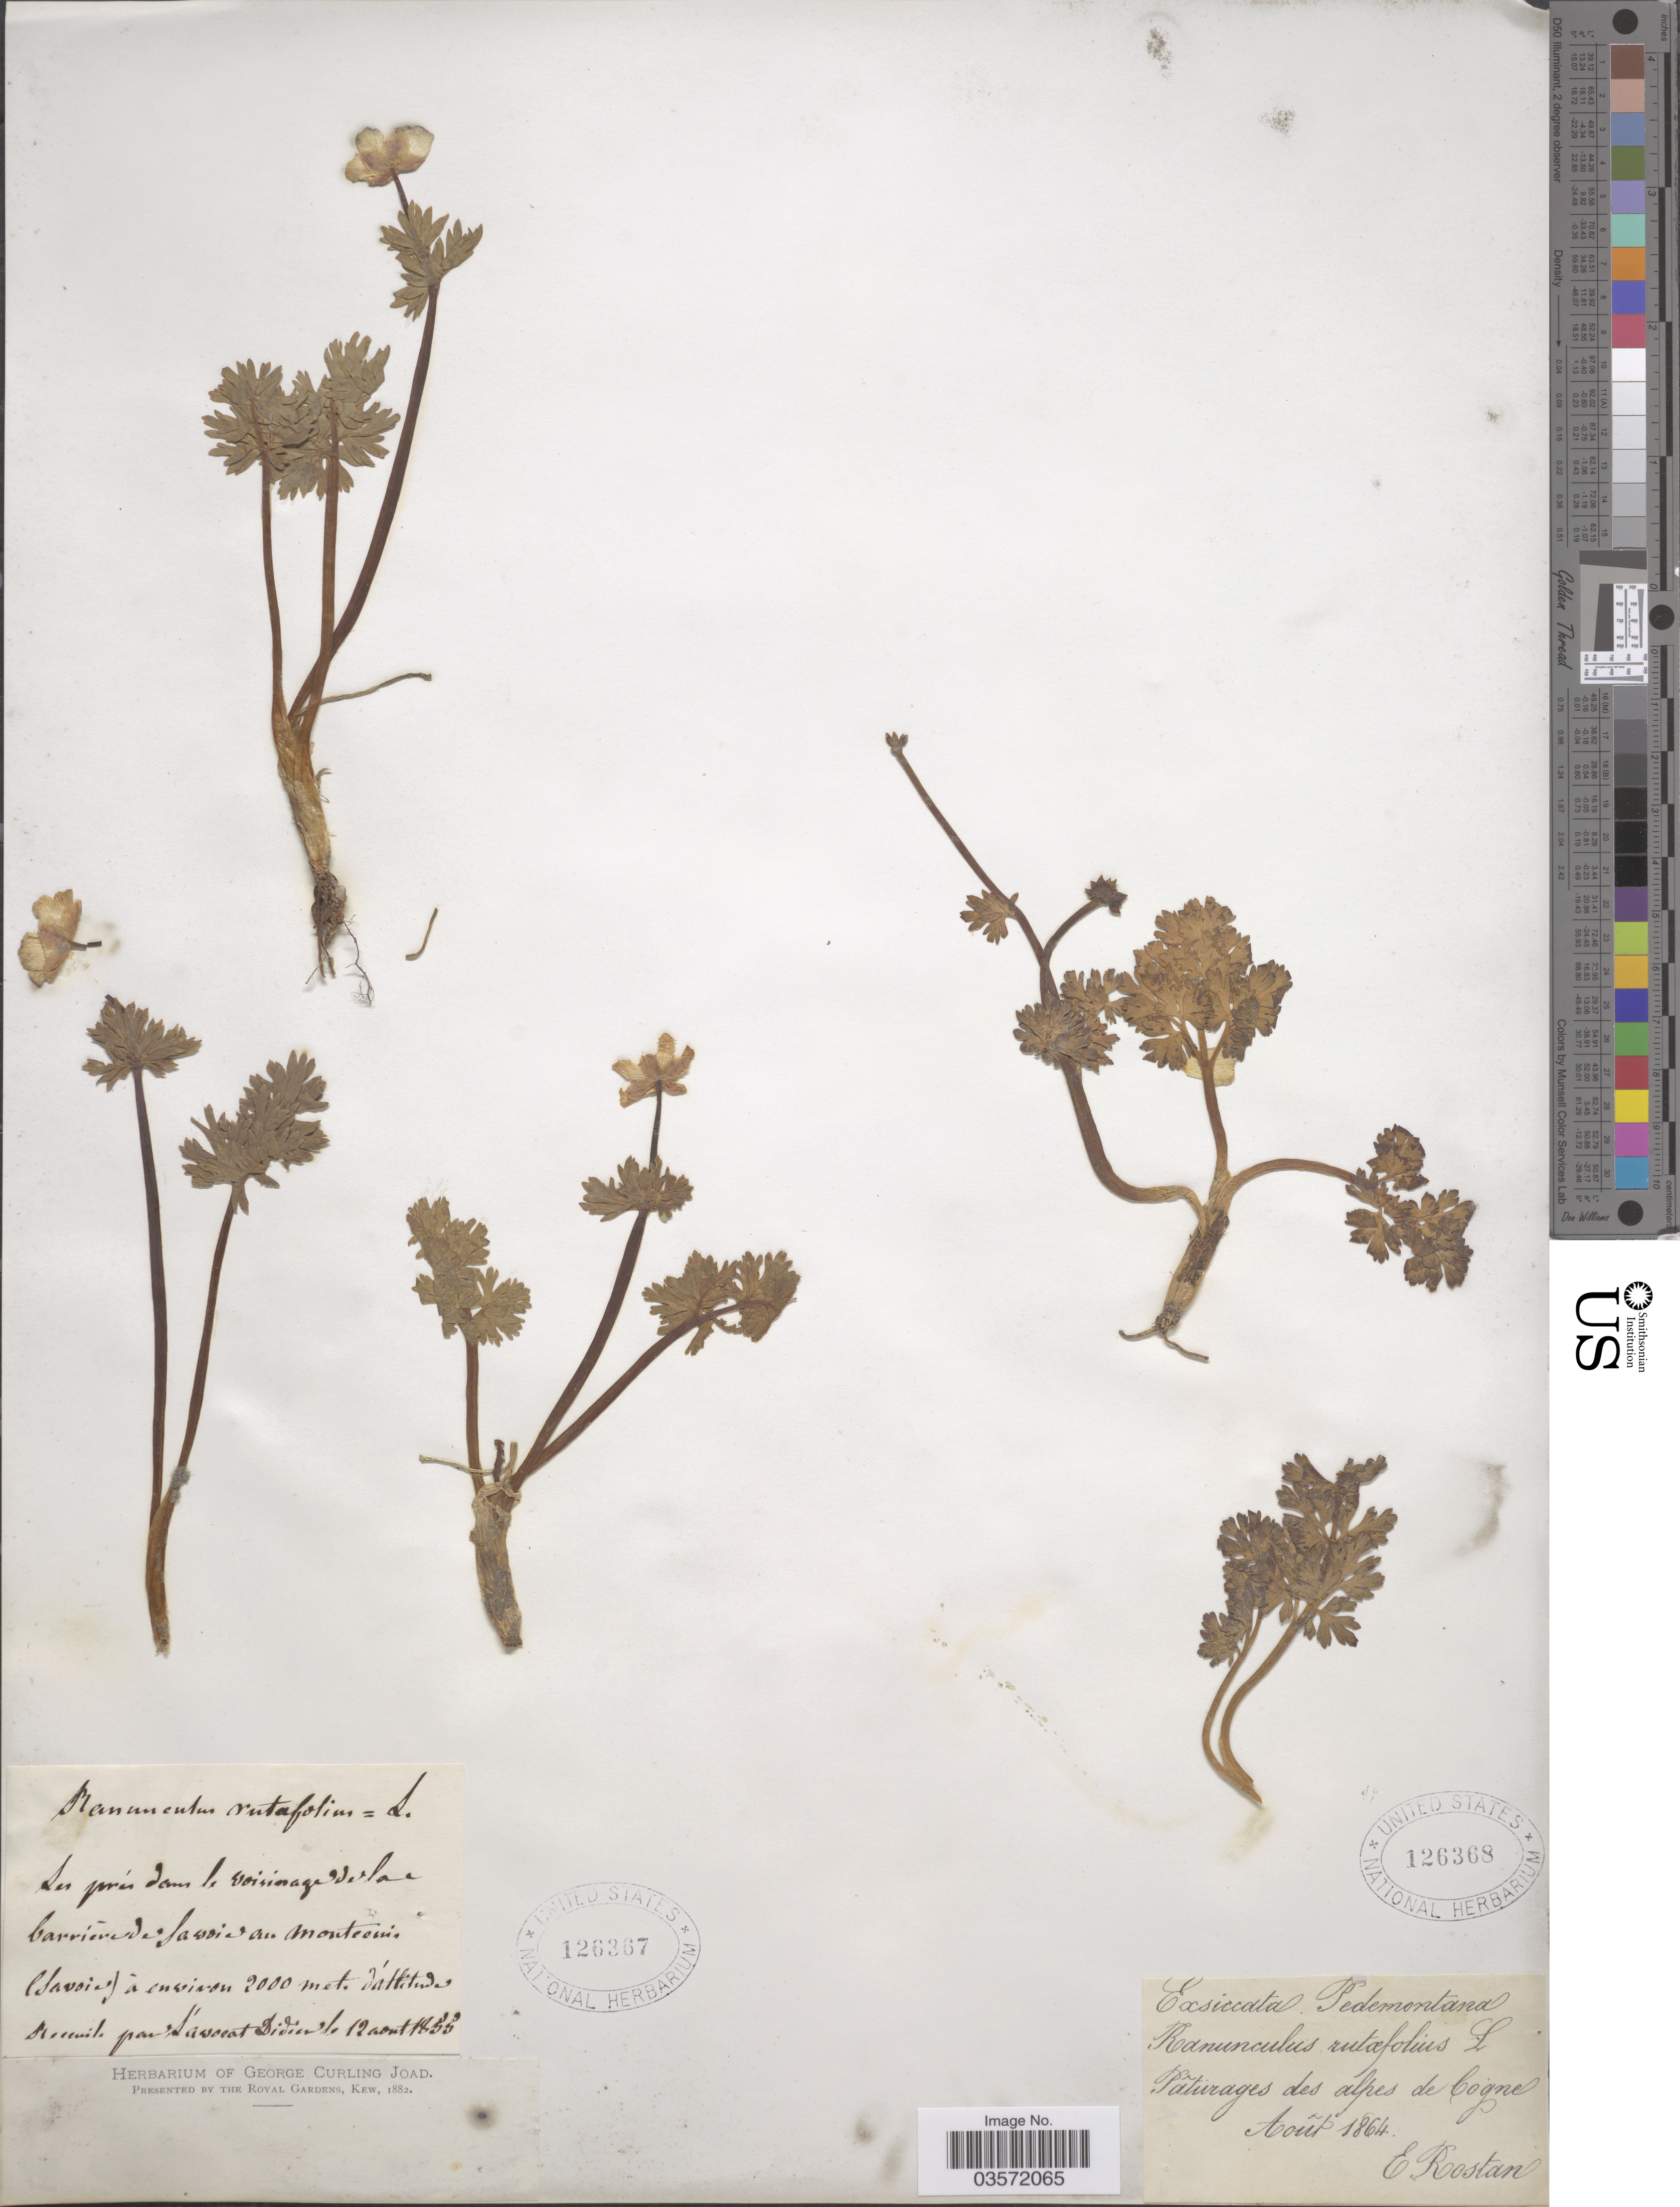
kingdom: Plantae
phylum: Tracheophyta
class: Magnoliopsida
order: Ranunculales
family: Ranunculaceae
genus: Ranunculus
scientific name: Ranunculus rutifolius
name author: L.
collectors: Didier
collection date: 1855-08-12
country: France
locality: In pres dans le voisinage du lac barrien de Savoie au monteoinis (Savoie).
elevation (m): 2000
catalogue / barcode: US 126367